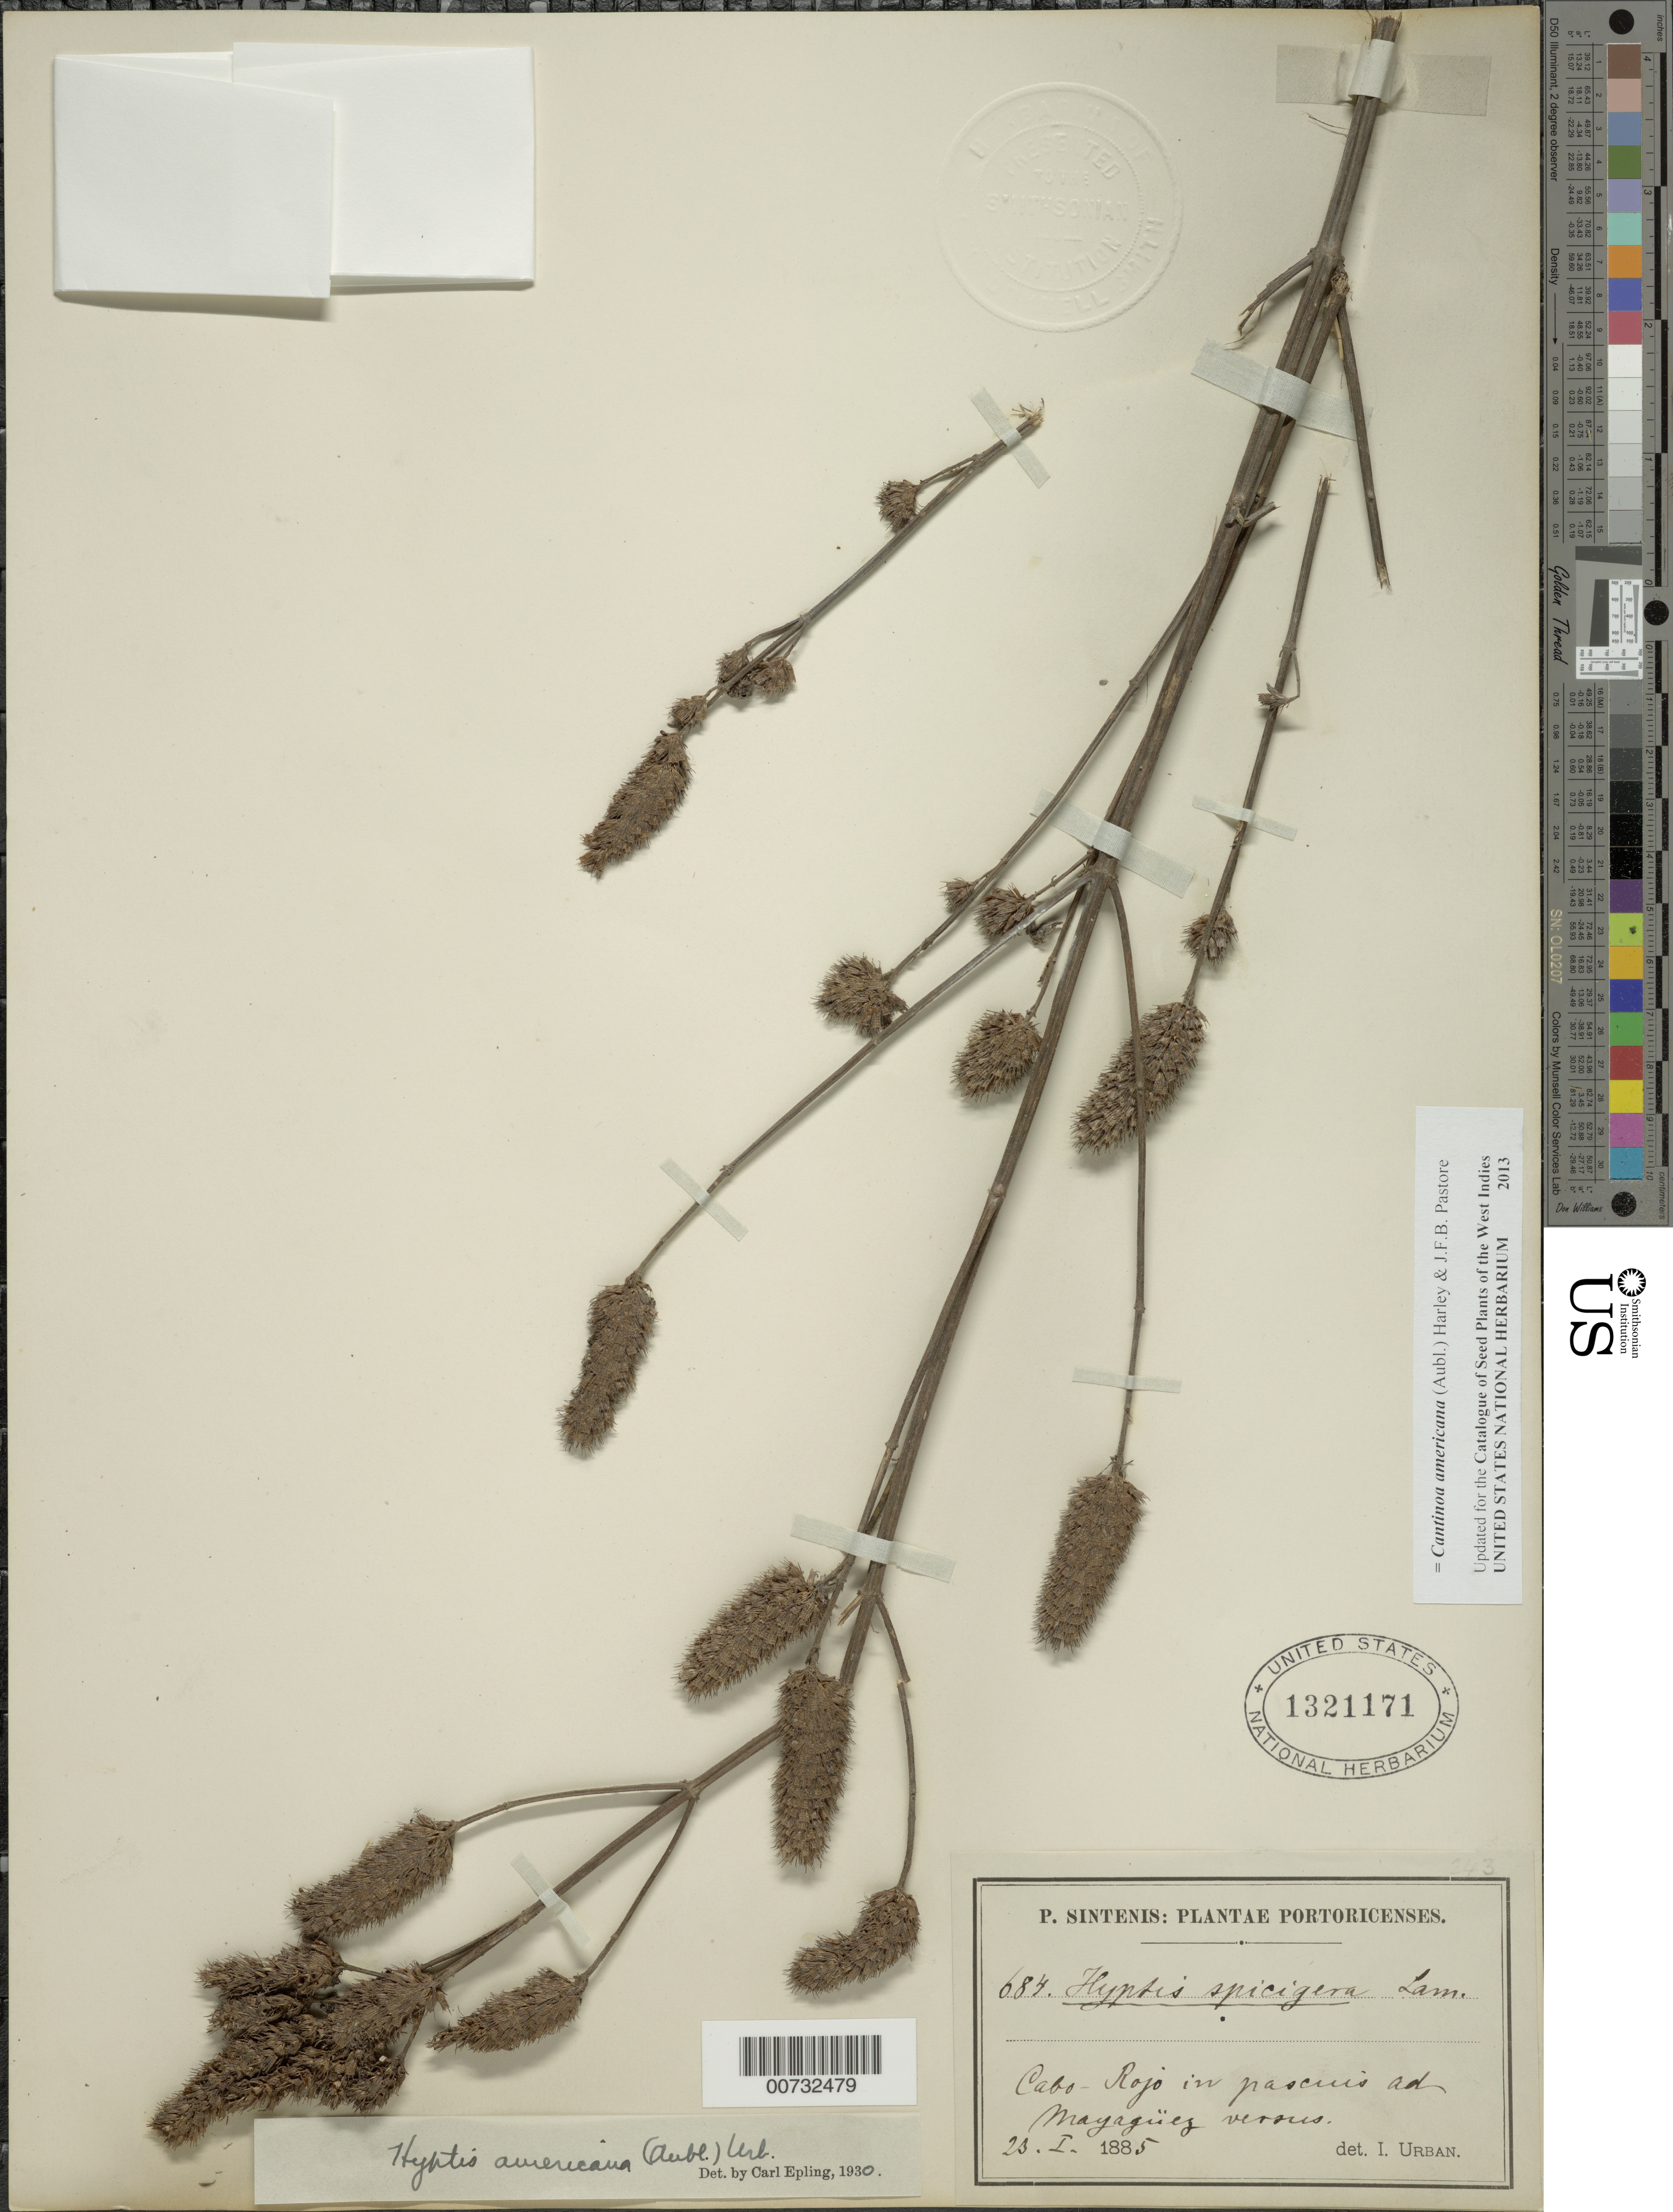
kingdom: Plantae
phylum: Tracheophyta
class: Magnoliopsida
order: Lamiales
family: Lamiaceae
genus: Cantinoa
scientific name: Cantinoa americana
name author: (Aubl.) Harley & J.F.B. Pastore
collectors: P. Sintenis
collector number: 684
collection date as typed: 23 Jan 1885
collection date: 1885-01-23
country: Puerto Rico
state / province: Cabo Rojo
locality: Cabo Rojo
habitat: In pascuis ad Mayaguez versus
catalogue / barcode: US 1321171